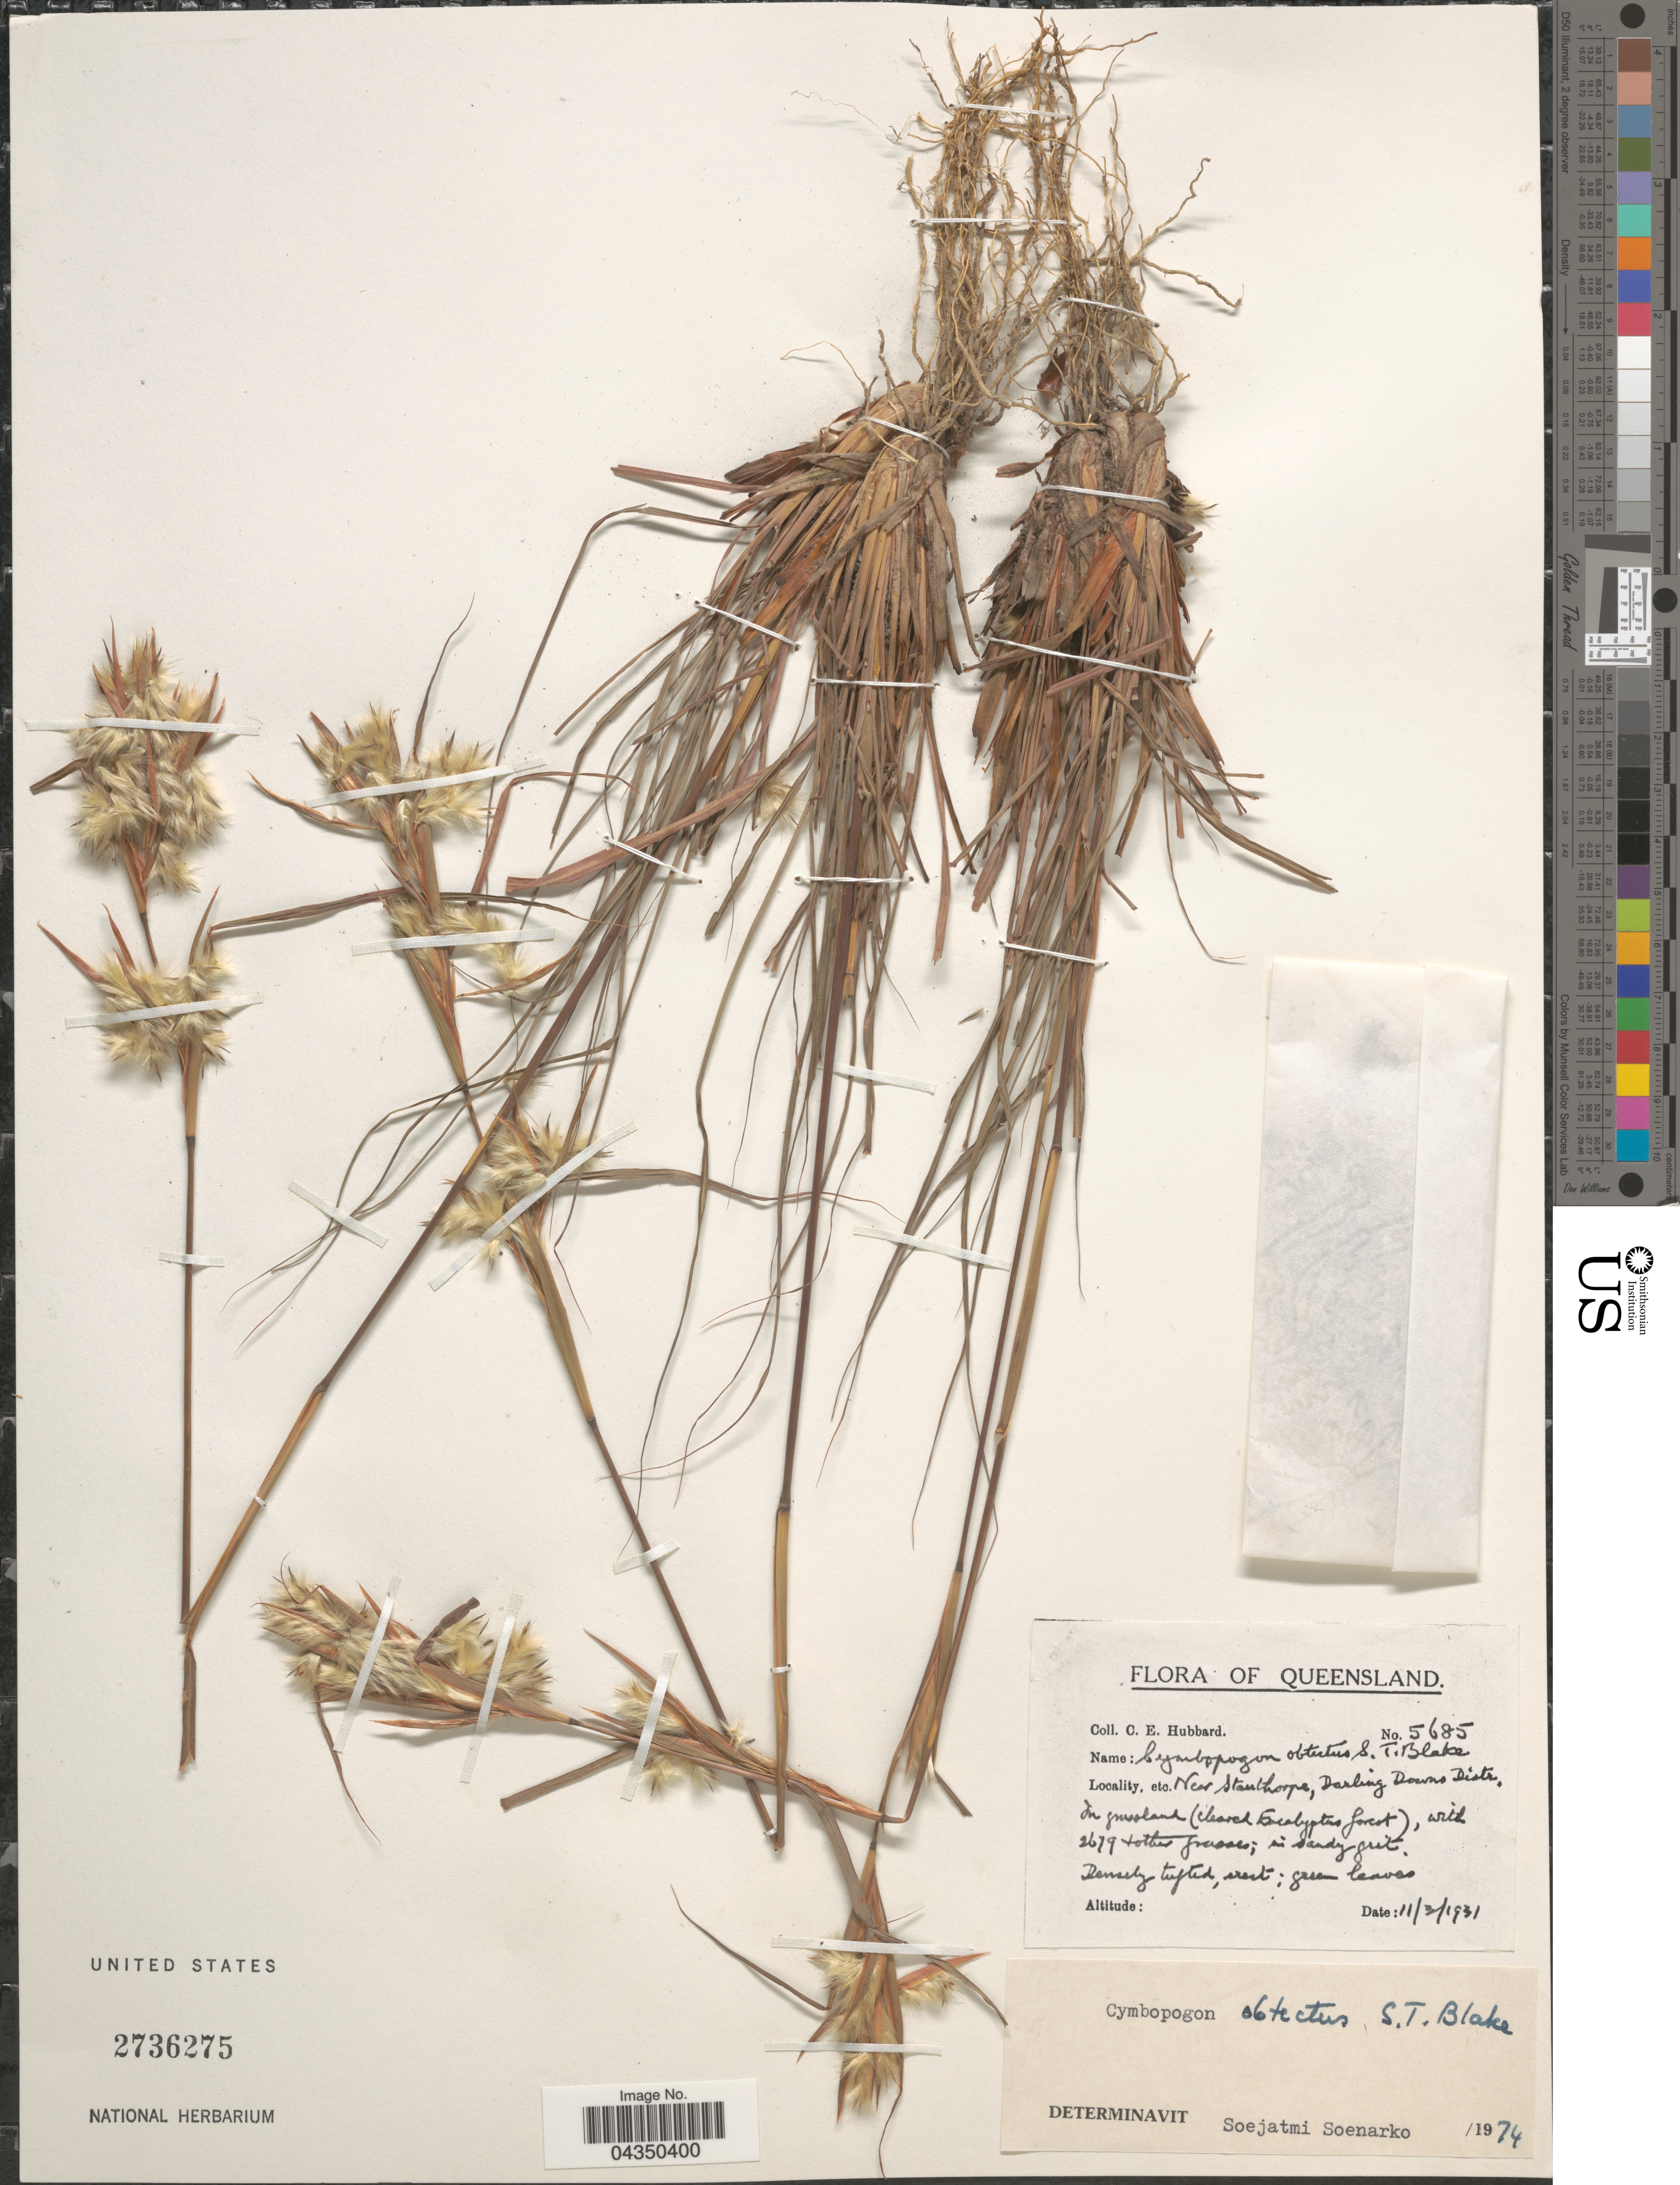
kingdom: Plantae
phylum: Tracheophyta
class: Liliopsida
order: Poales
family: Poaceae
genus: Cymbopogon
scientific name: Cymbopogon obtectus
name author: S.T. Blake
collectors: C. E. Hubbard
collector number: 5685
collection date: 1931-03-11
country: Australia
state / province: Queensland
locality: New Stanthorpe, Darling Downs Distr.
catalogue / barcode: US 2736275